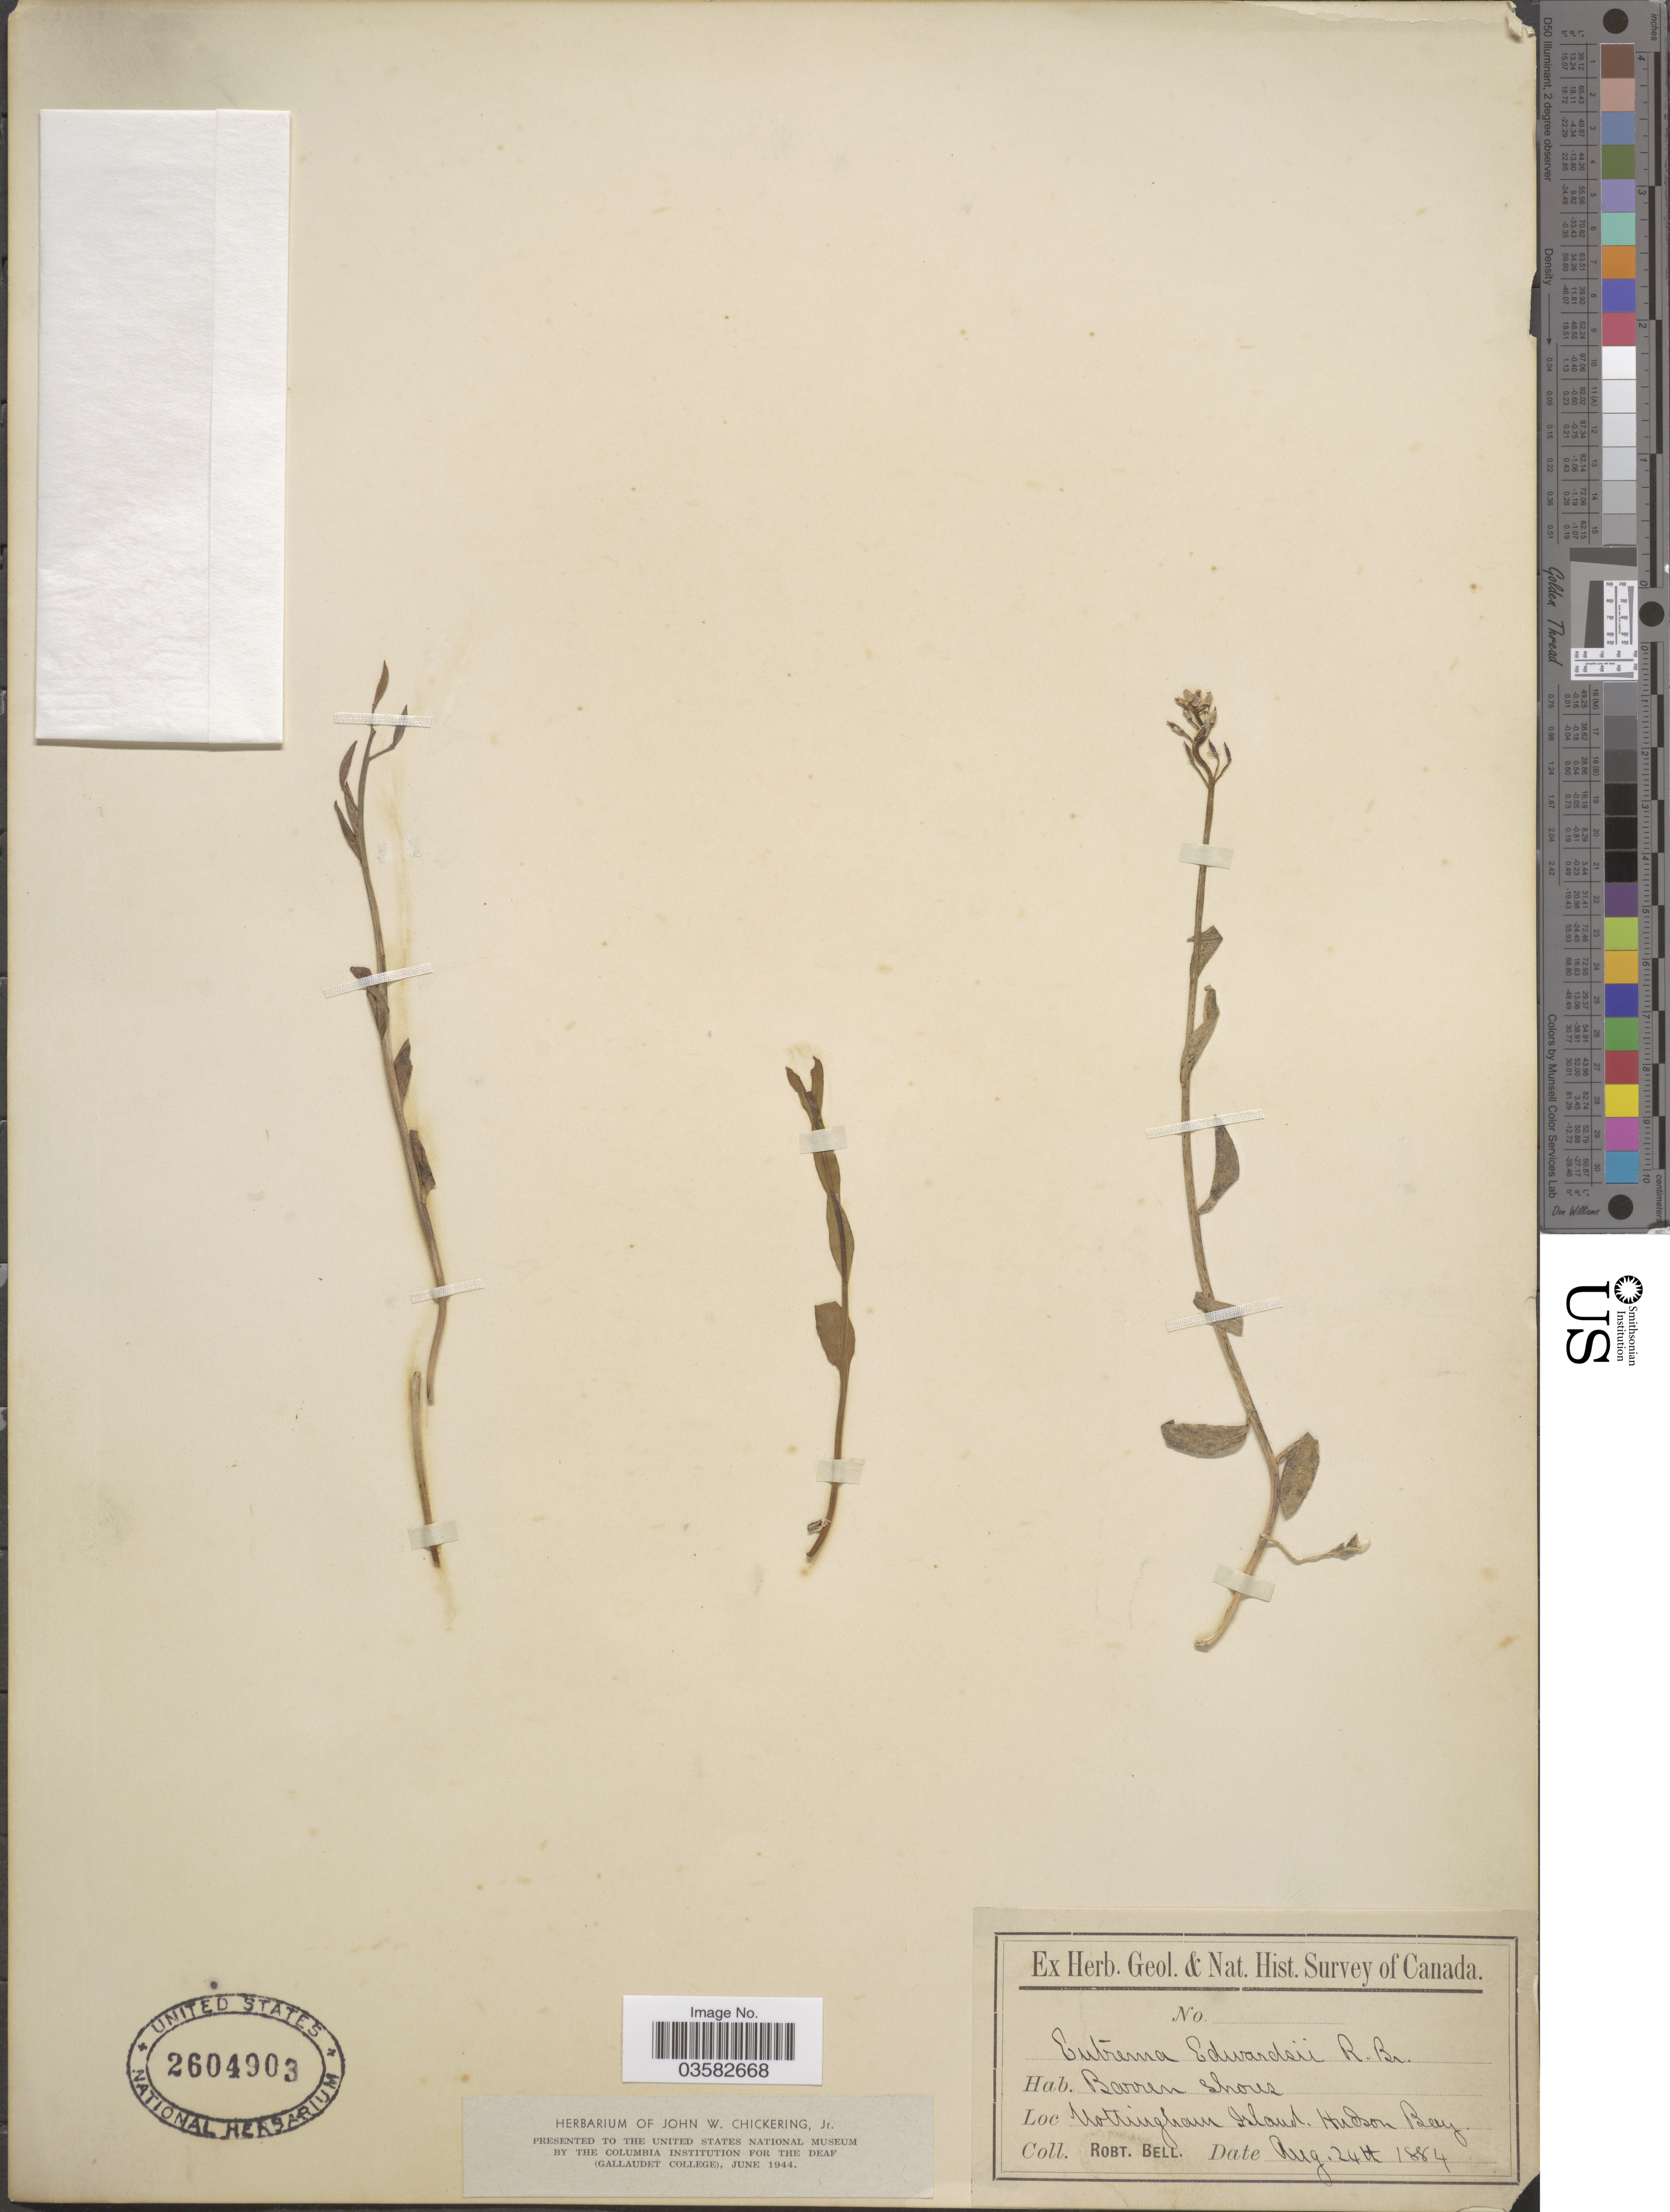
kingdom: Plantae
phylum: Tracheophyta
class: Magnoliopsida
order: Brassicales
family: Brassicaceae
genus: Eutrema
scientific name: Eutrema edwardsii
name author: R. Br.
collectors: R. Bell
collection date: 1884-08-24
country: Canada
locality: Nottingham Island. Hudson Bay.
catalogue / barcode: US 2604903